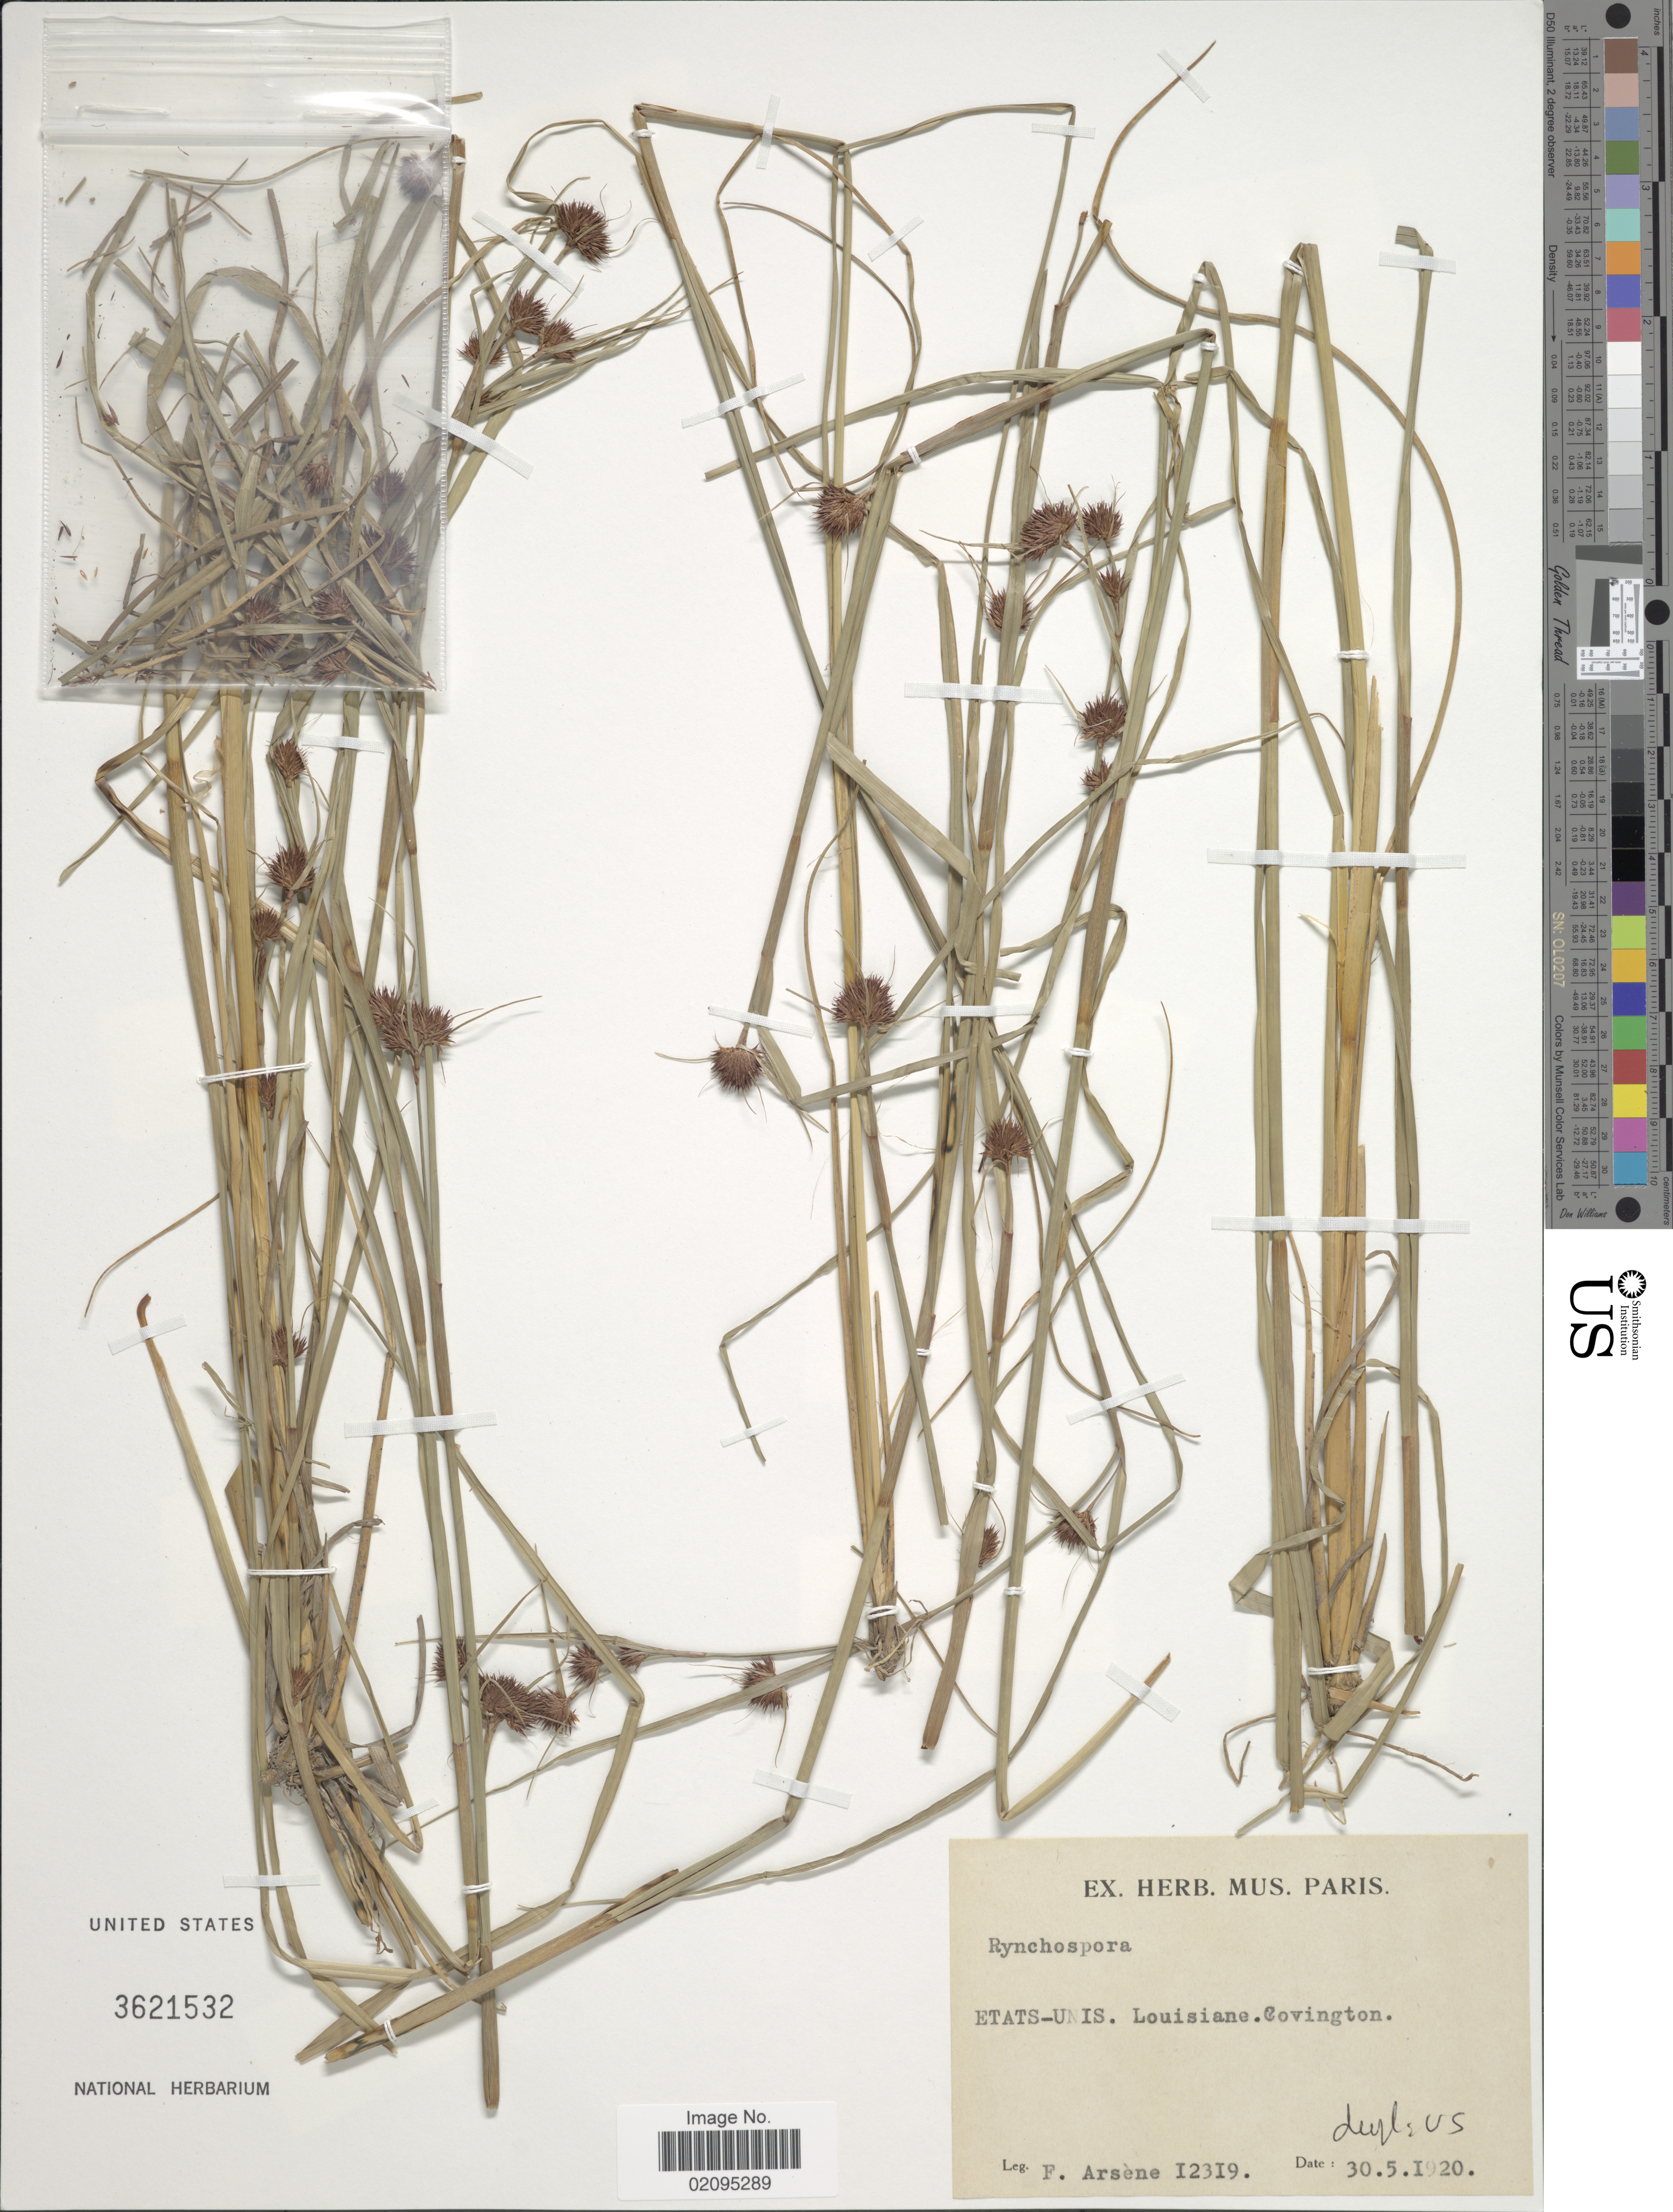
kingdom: Plantae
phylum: Tracheophyta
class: Liliopsida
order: Poales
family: Cyperaceae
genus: Rhynchospora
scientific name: Rhynchospora sp.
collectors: F. Arsène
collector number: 12319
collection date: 1920-05-30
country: United States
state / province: Louisiana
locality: Etats-Unis, Louisiane Covington.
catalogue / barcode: US 3621532